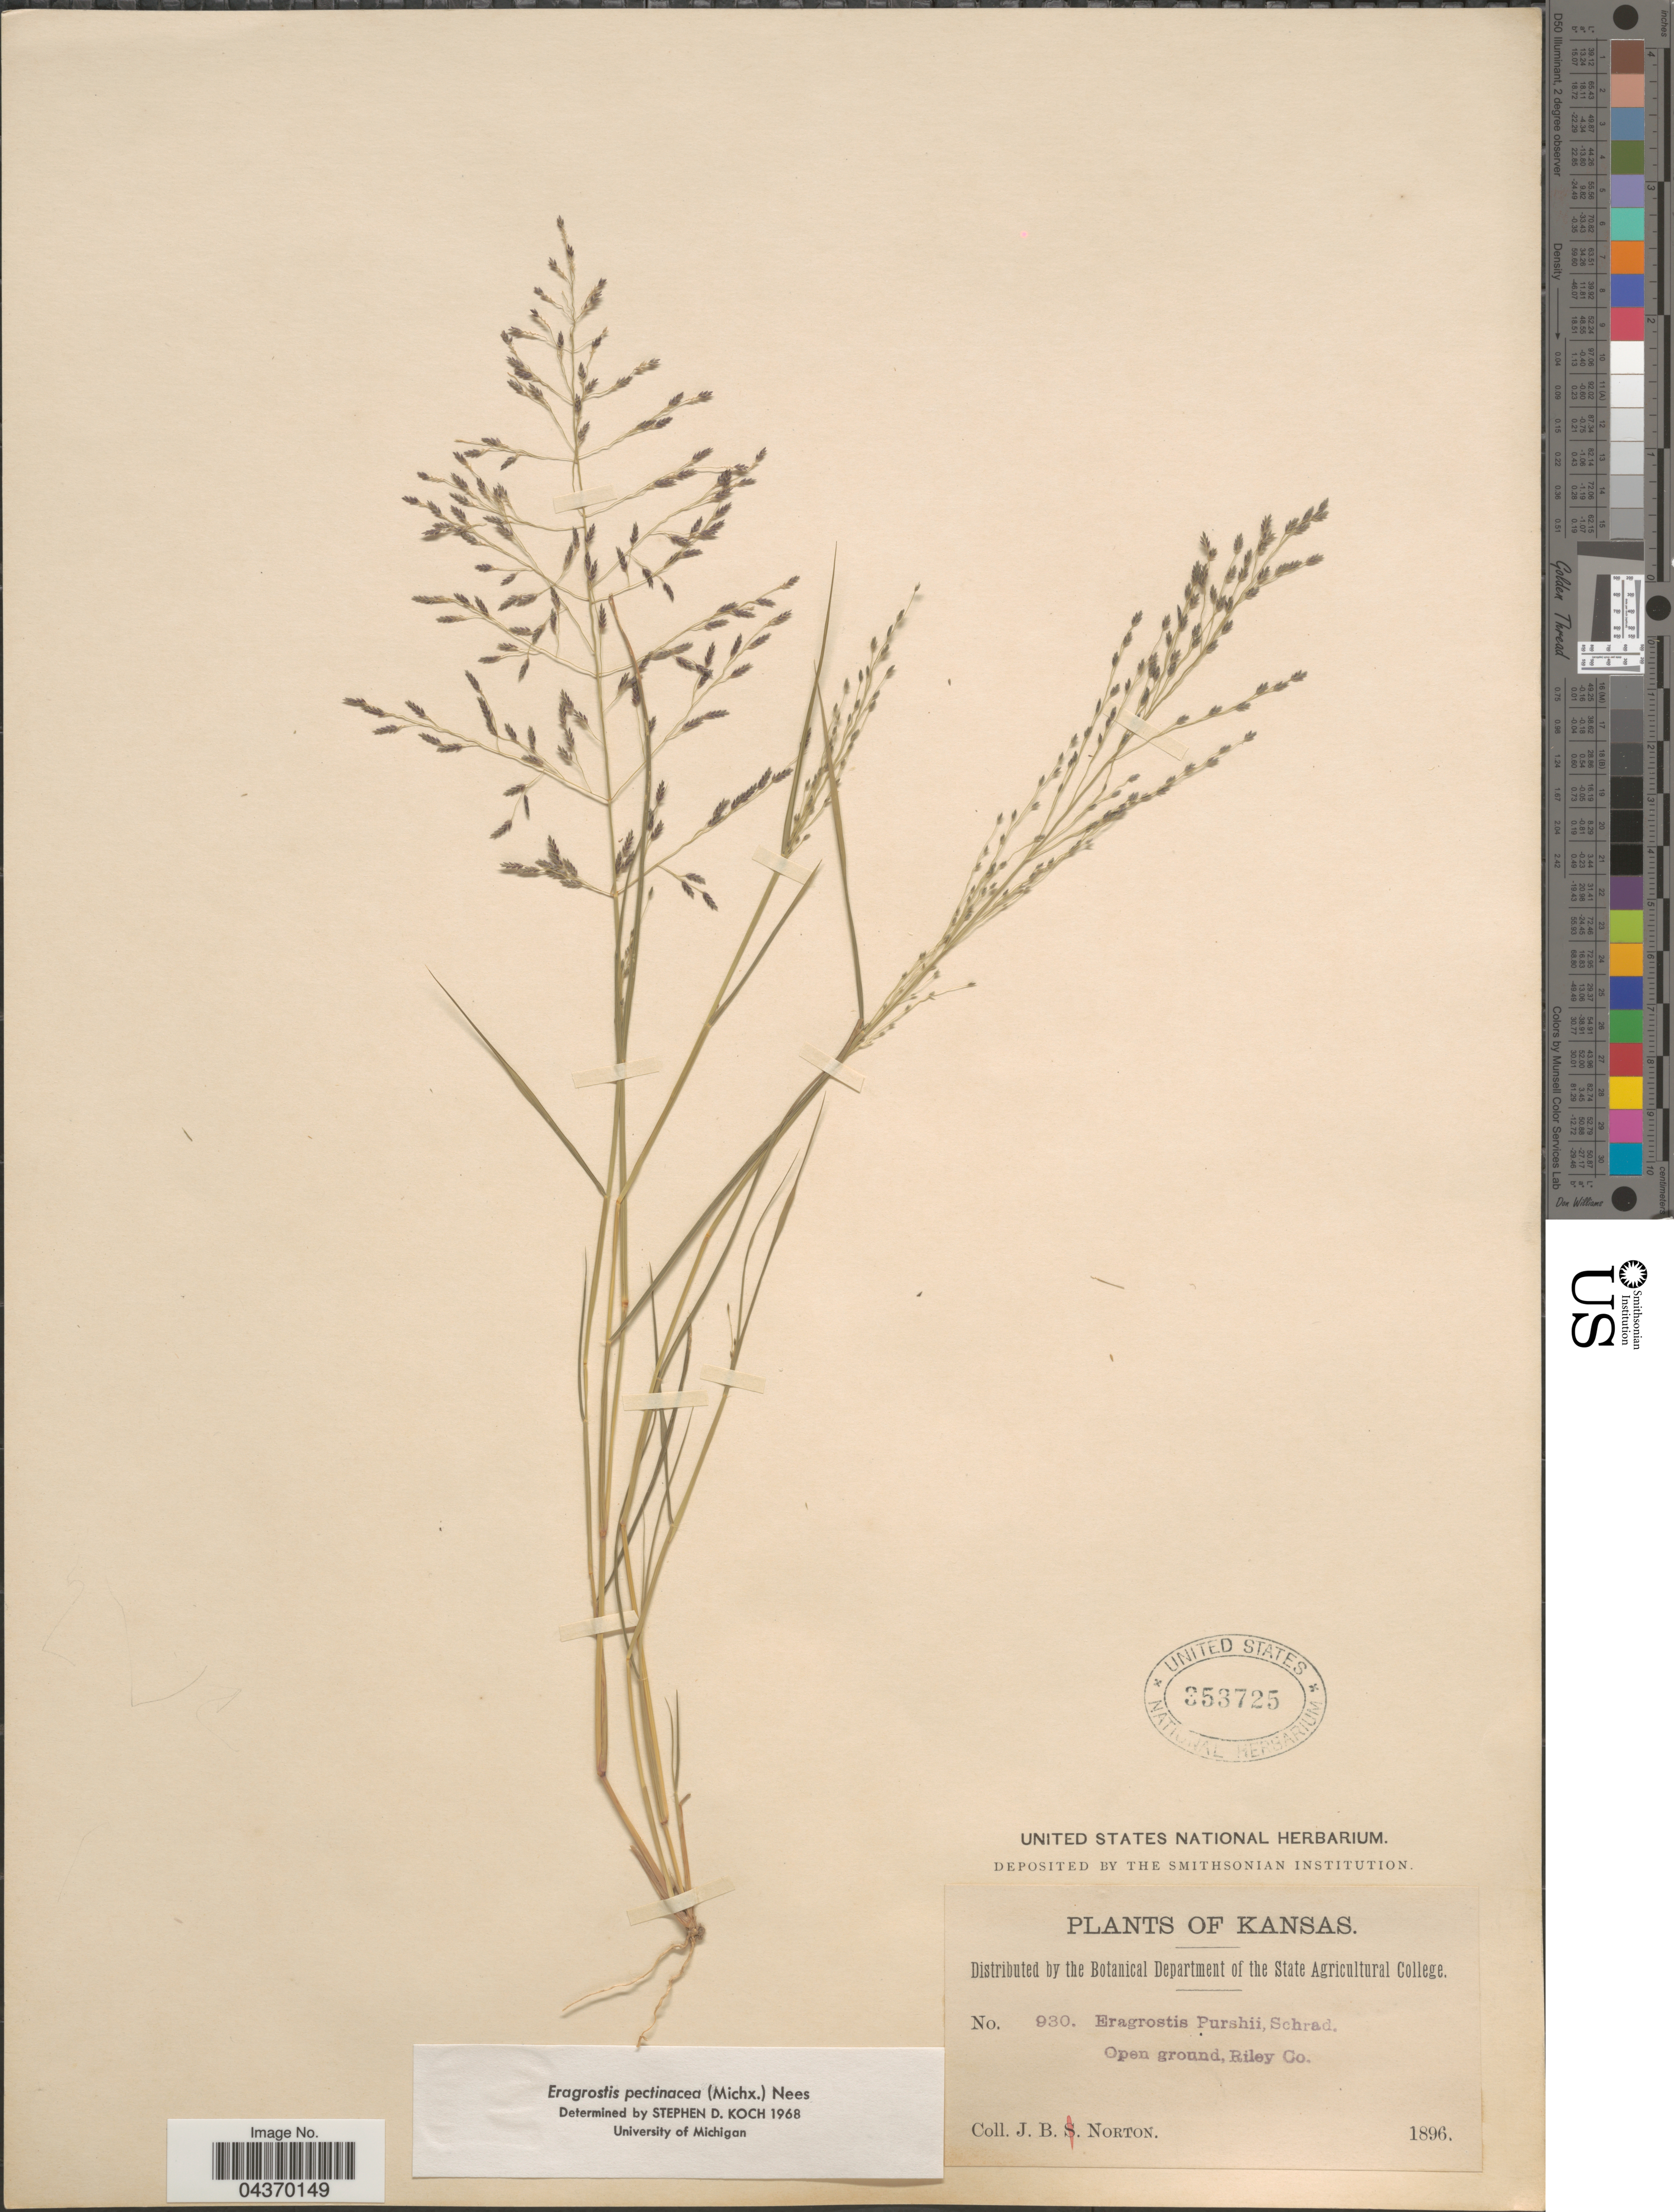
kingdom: Plantae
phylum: Tracheophyta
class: Liliopsida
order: Poales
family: Poaceae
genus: Eragrostis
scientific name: Eragrostis pectinacea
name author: (Michx.) Nees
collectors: J. B. Norton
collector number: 930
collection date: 1896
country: United States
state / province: Kansas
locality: Riley Co.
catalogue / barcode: US 353725